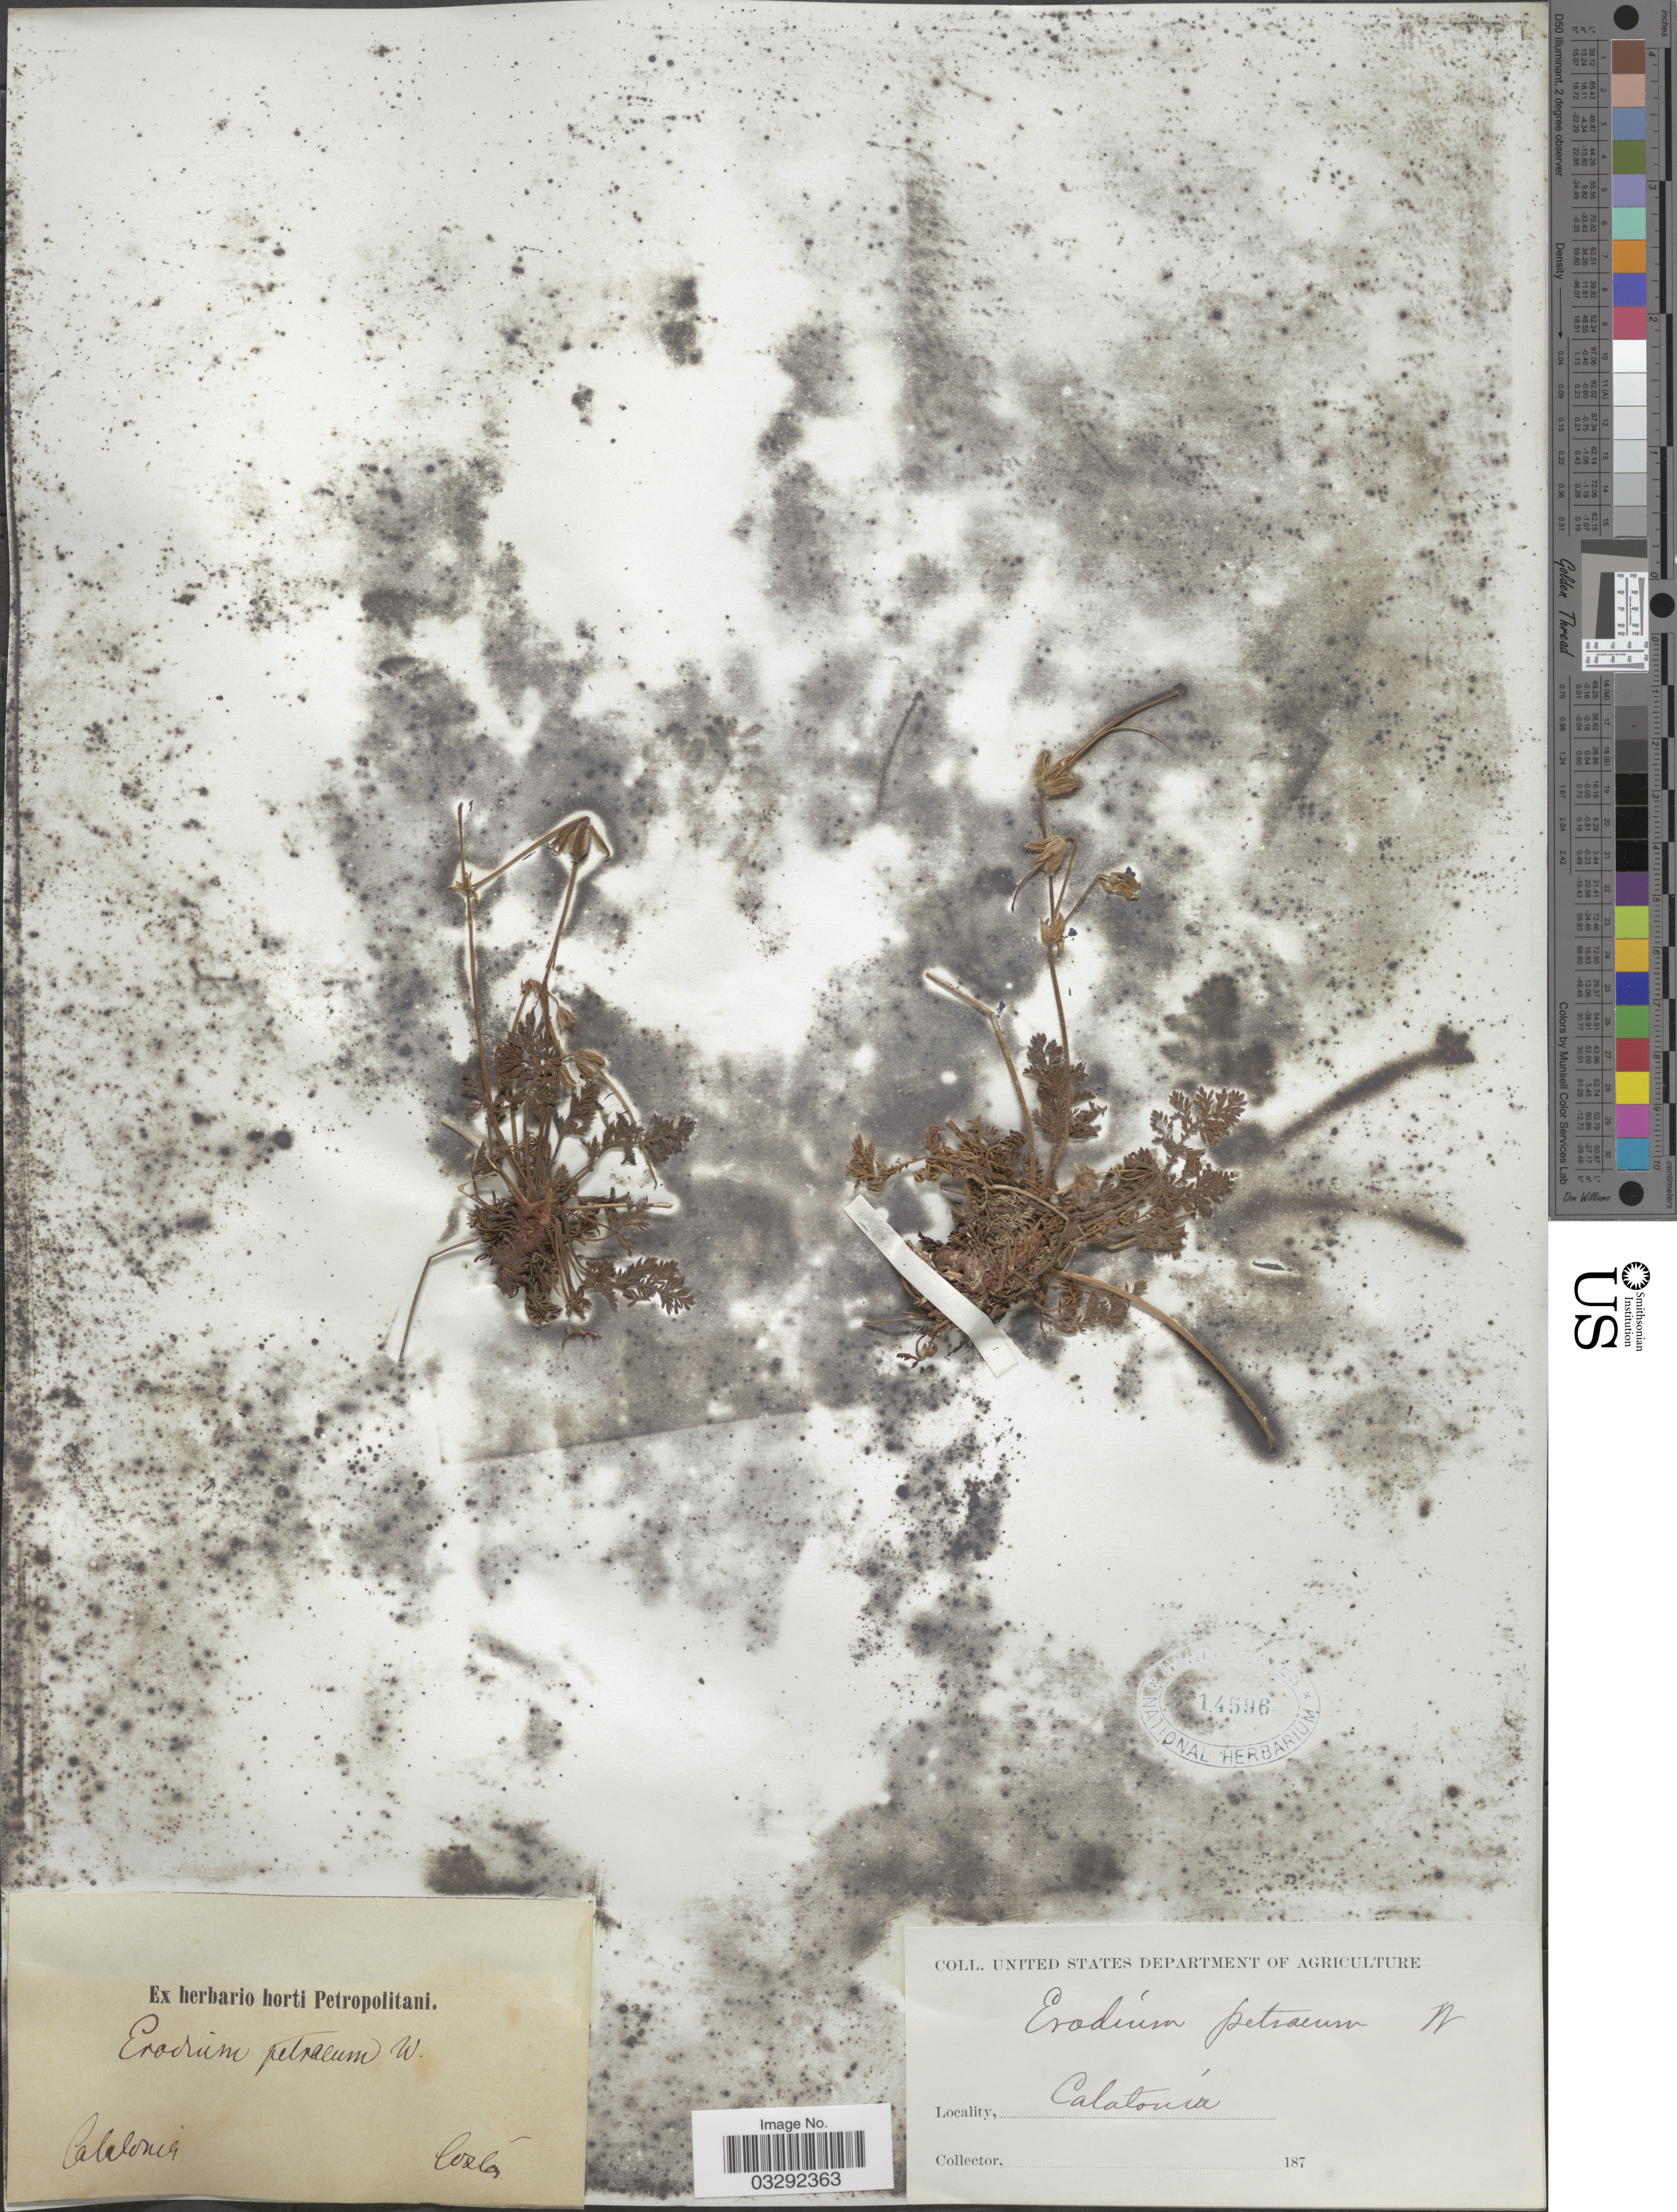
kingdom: Plantae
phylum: Tracheophyta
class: Magnoliopsida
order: Geraniales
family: Geraniaceae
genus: Erodium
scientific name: Erodium petraeum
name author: (Gouan) Willd.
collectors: -. Costa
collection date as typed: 187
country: Spain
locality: Calatonia.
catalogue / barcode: US 14596